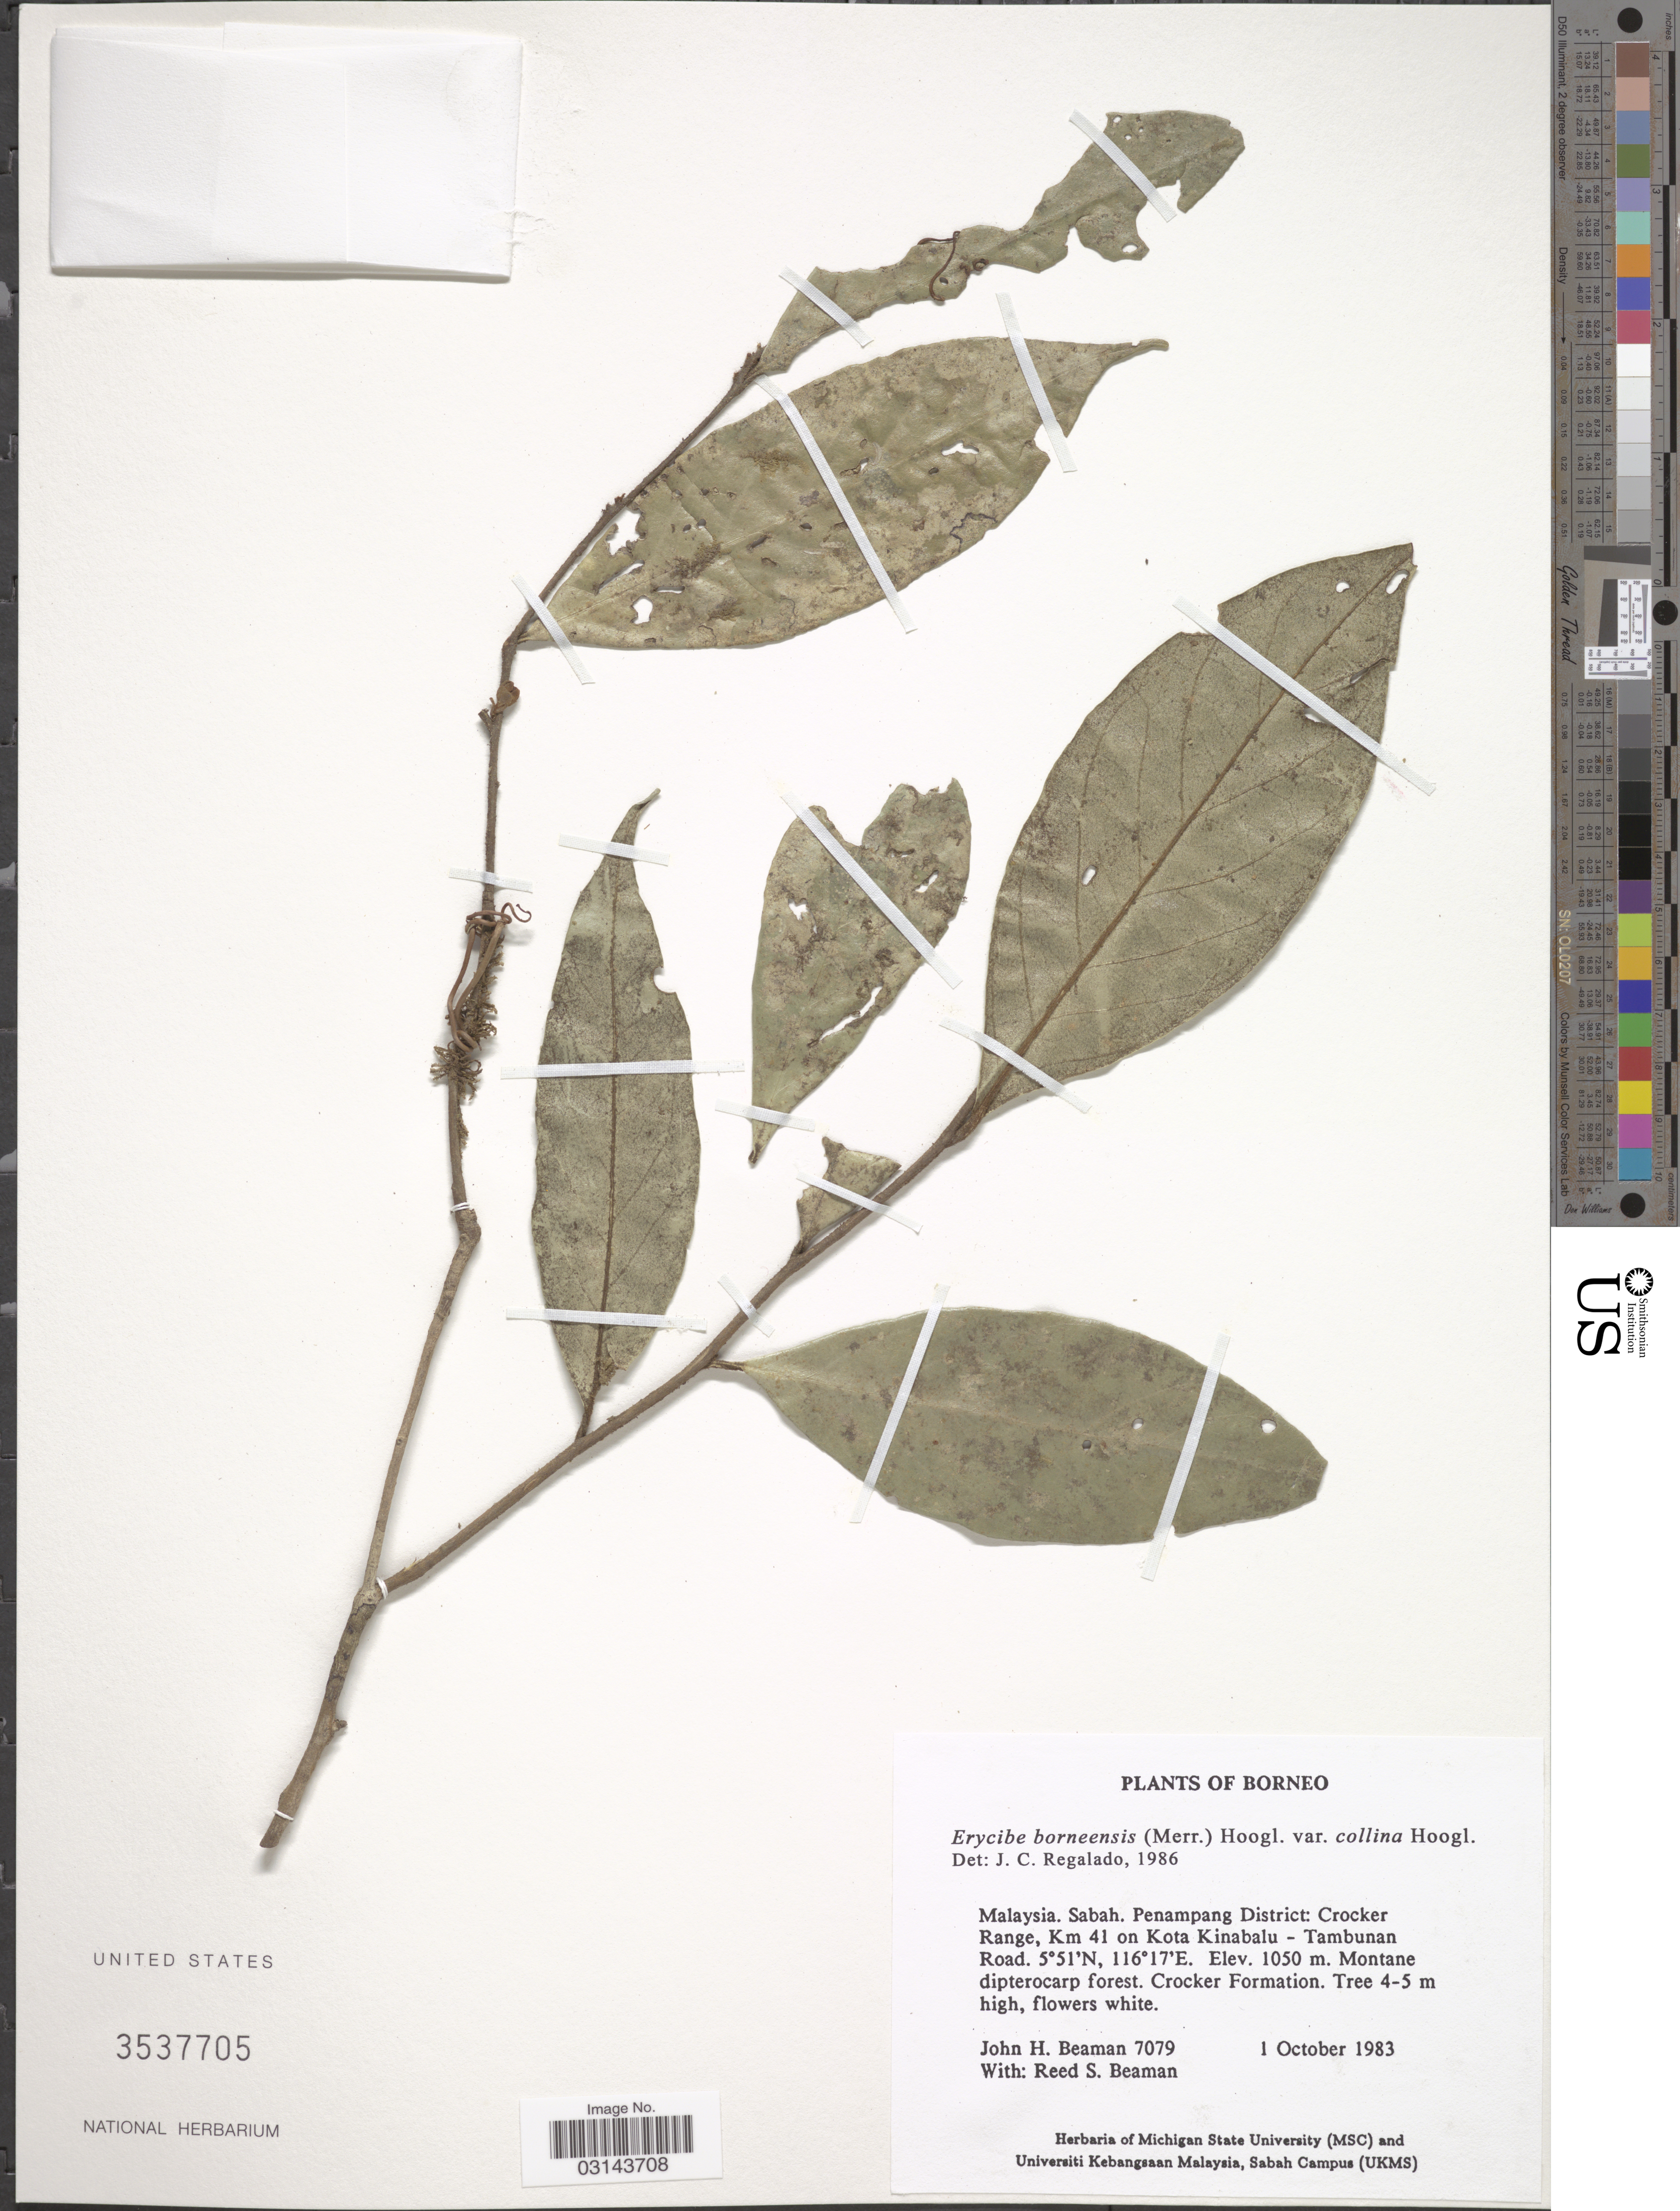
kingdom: Plantae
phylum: Tracheophyta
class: Magnoliopsida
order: Solanales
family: Convolvulaceae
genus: Erycibe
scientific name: Erycibe borneensis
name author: (Merr.) Hoogland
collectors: J. H. Beaman & R. S. Beaman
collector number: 7079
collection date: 1983-10-01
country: Malaysia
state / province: Sabah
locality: Borneo. Penampang District: Crocker Range, Km 41 on Kota Kinabalu - Tambunan Road.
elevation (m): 1050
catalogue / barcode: US 3537705